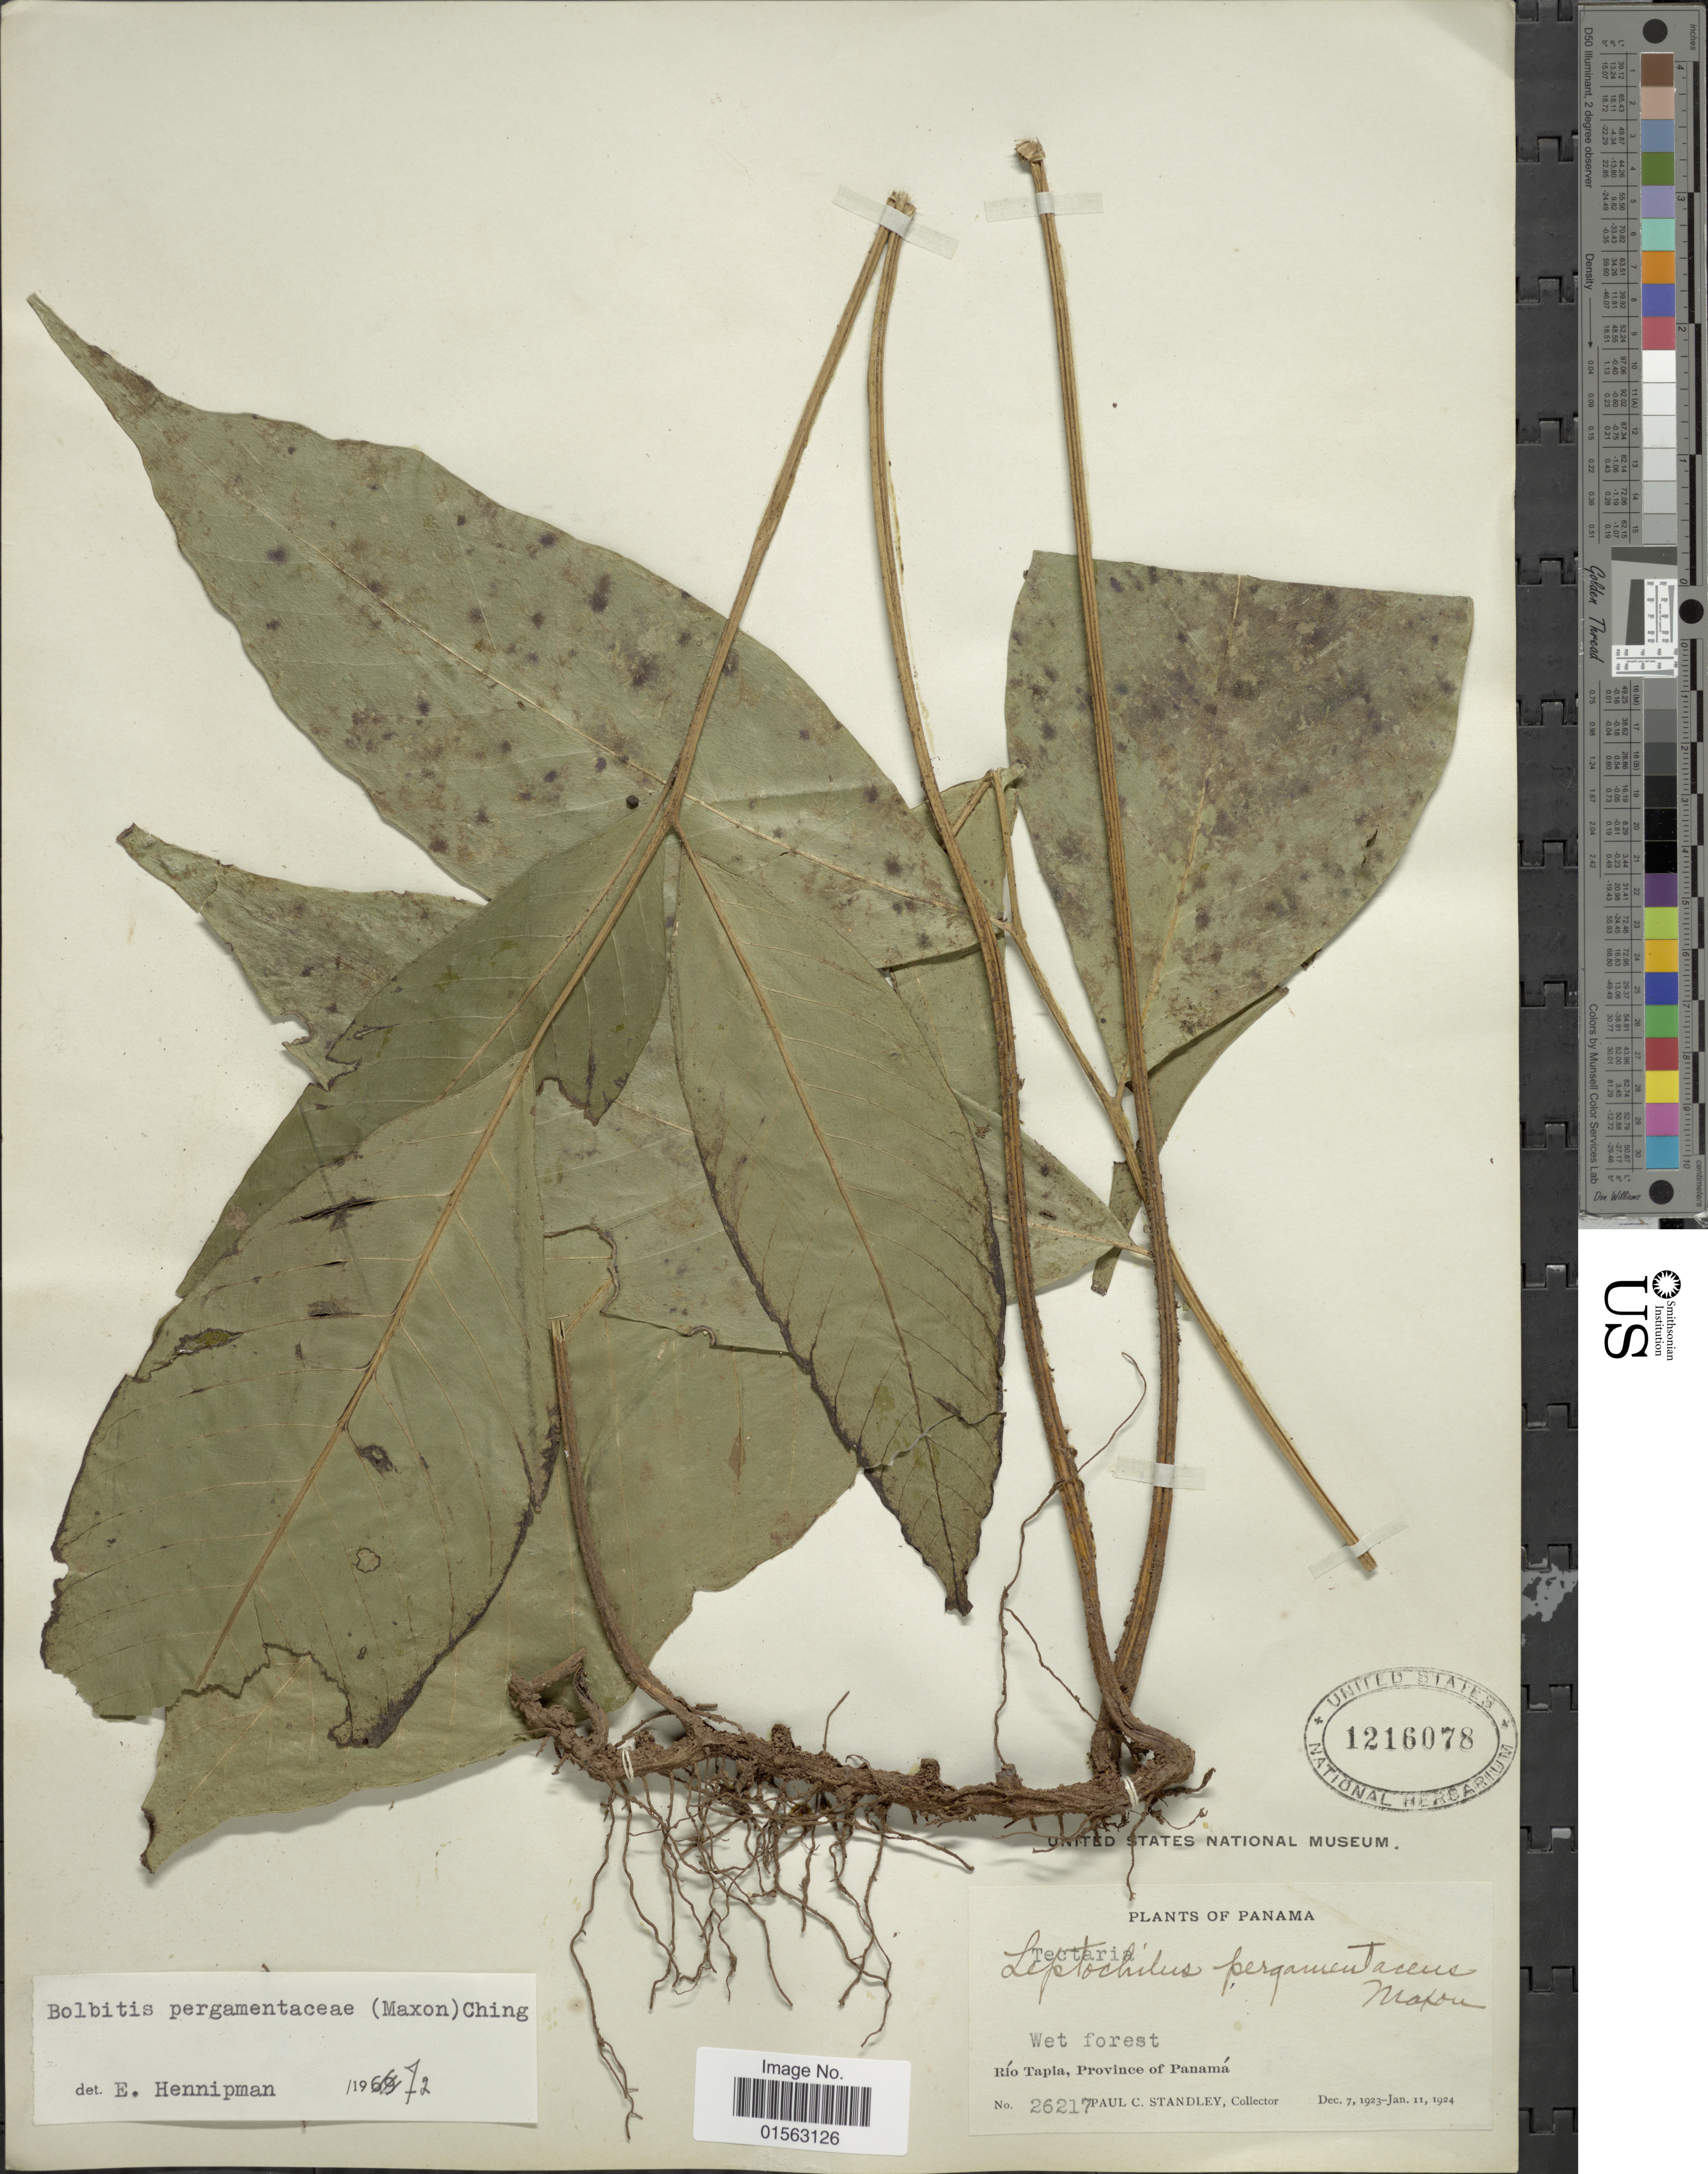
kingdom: Plantae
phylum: Tracheophyta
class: Polypodiopsida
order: Polypodiales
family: Dryopteridaceae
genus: Mickelia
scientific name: Mickelia pergamentacea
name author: (Maxon) R.C. Moran et al.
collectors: P. C. Standley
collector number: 26217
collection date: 1923-12-07/1924-01-11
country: Panama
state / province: Panamá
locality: Panama, Río Tapia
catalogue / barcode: US 1216078